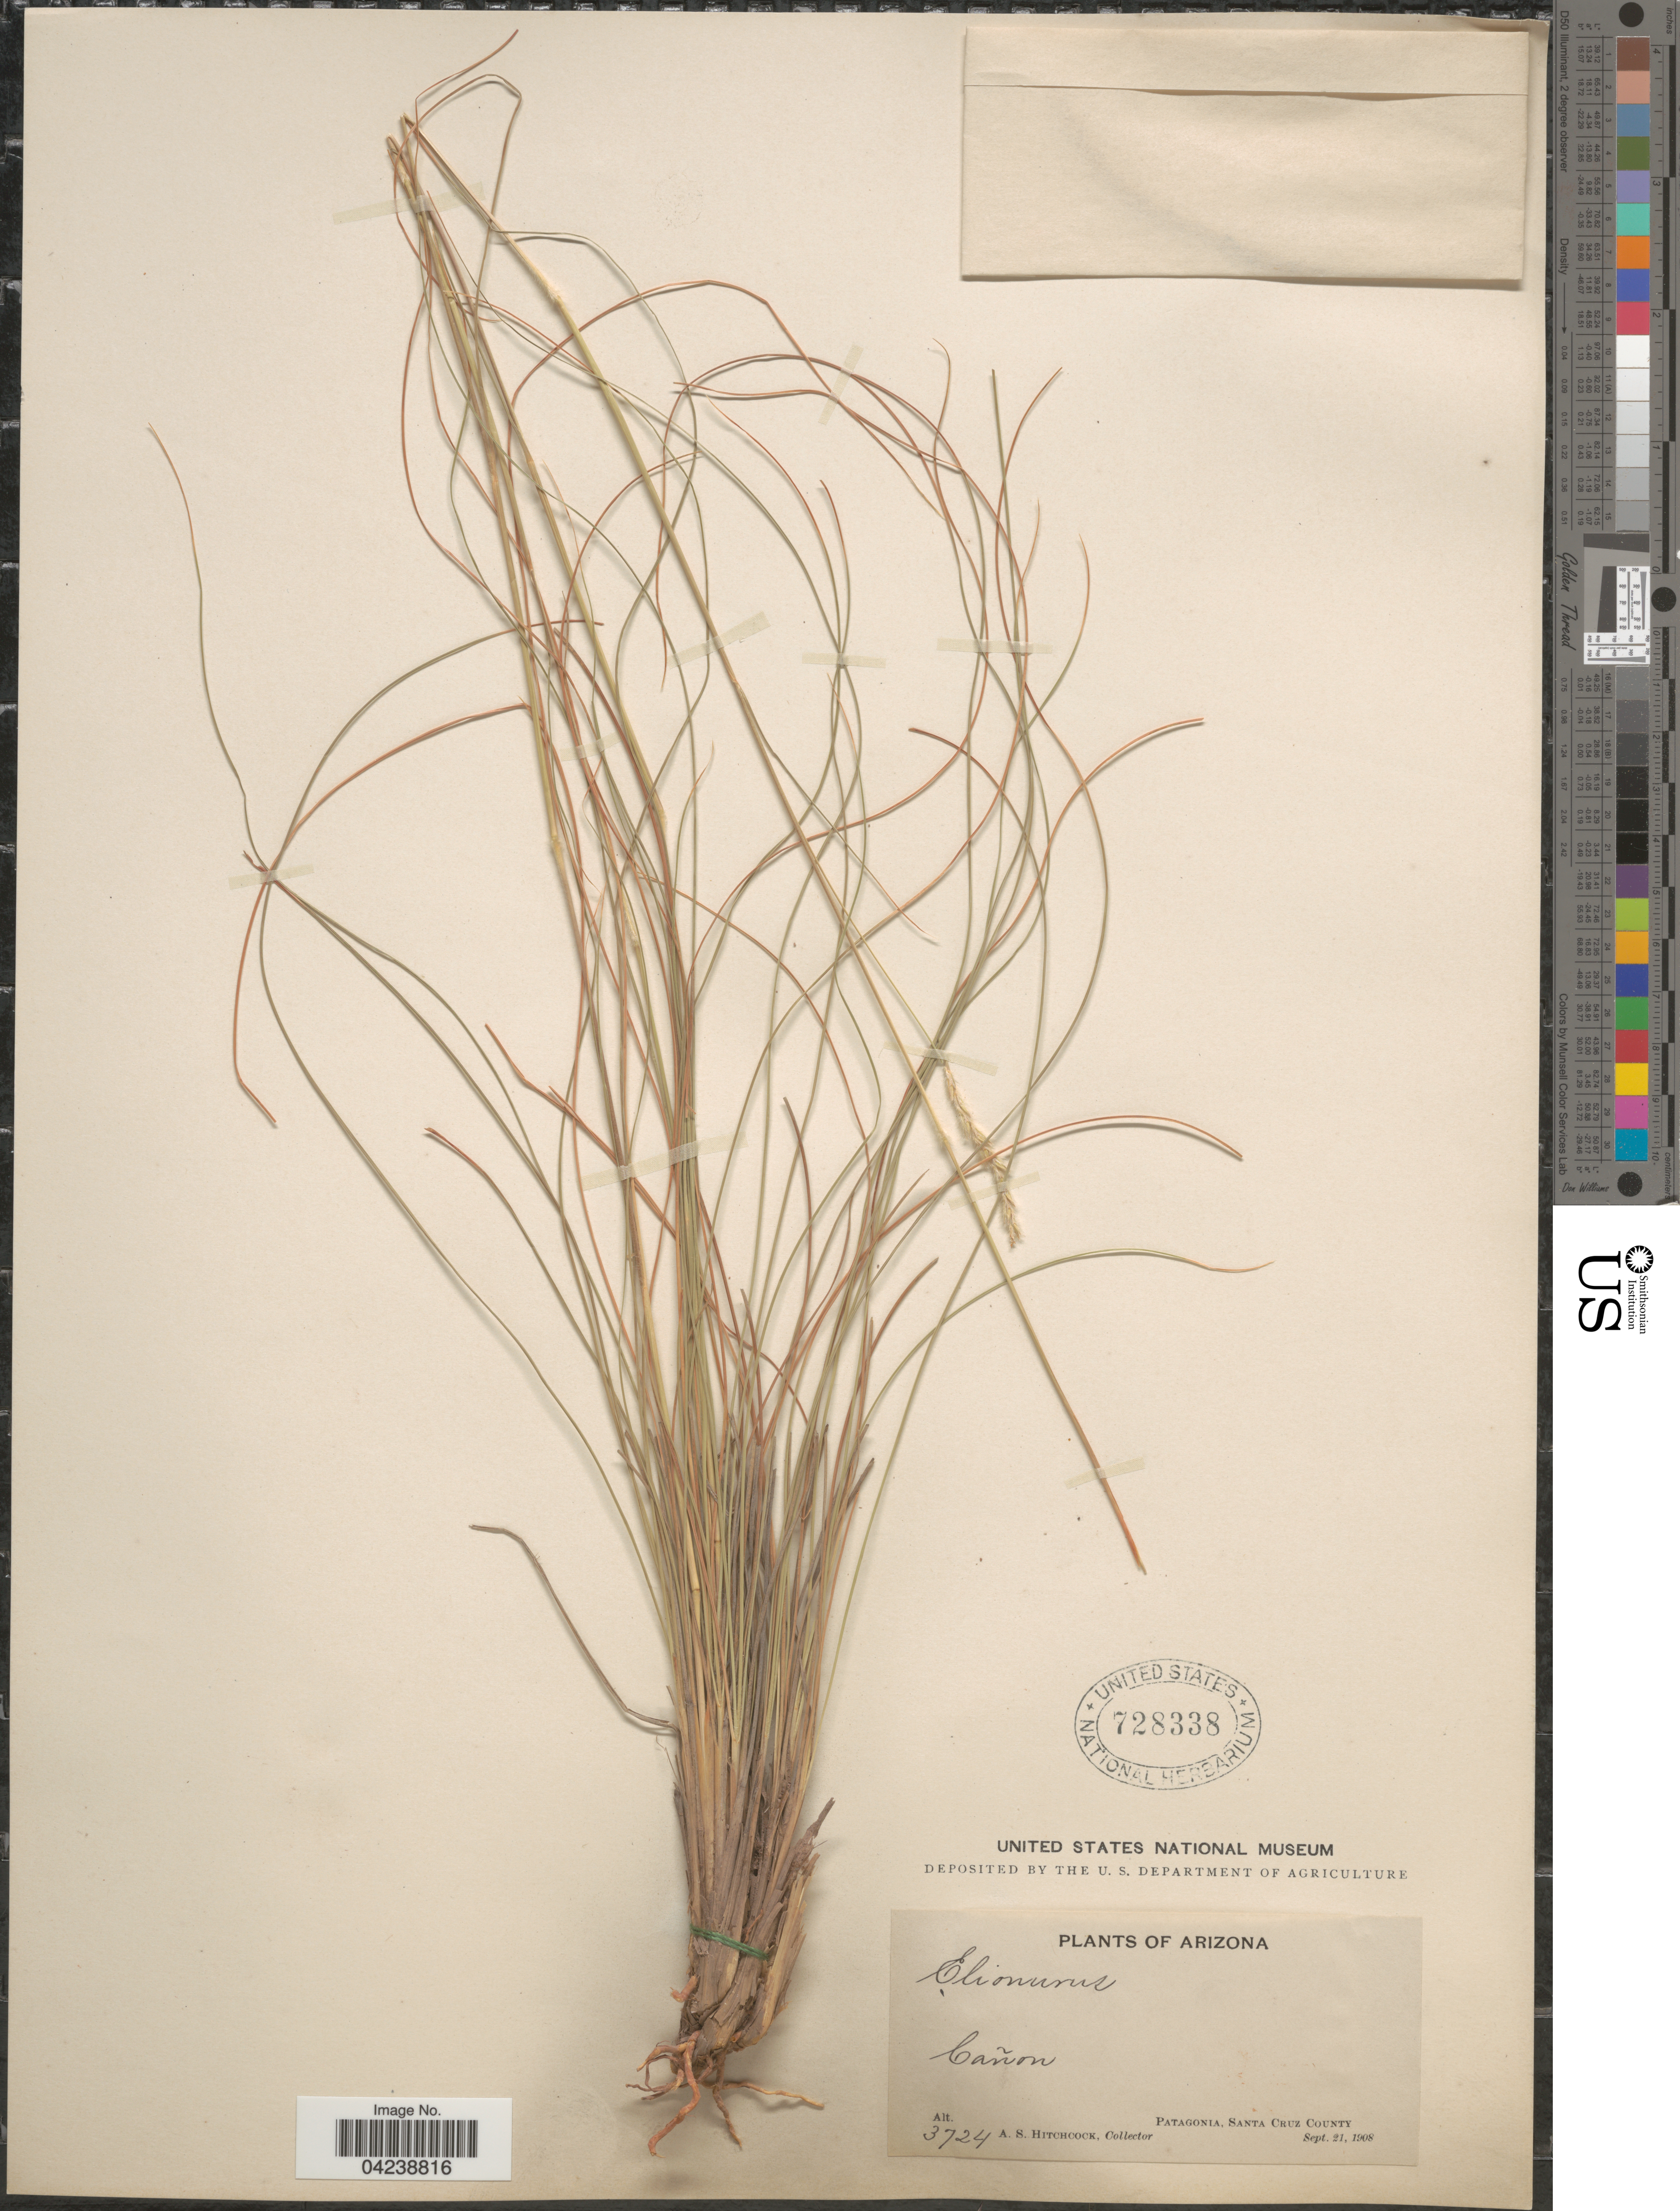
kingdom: Plantae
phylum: Tracheophyta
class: Liliopsida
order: Poales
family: Poaceae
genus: Elionurus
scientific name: Elionurus barbiculmis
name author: Hack. in A. DC.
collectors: A. S. Hitchcock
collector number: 3724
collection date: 1908-09-21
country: United States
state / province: Arizona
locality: Patagonia, Santa Cruz County.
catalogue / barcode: US 728338